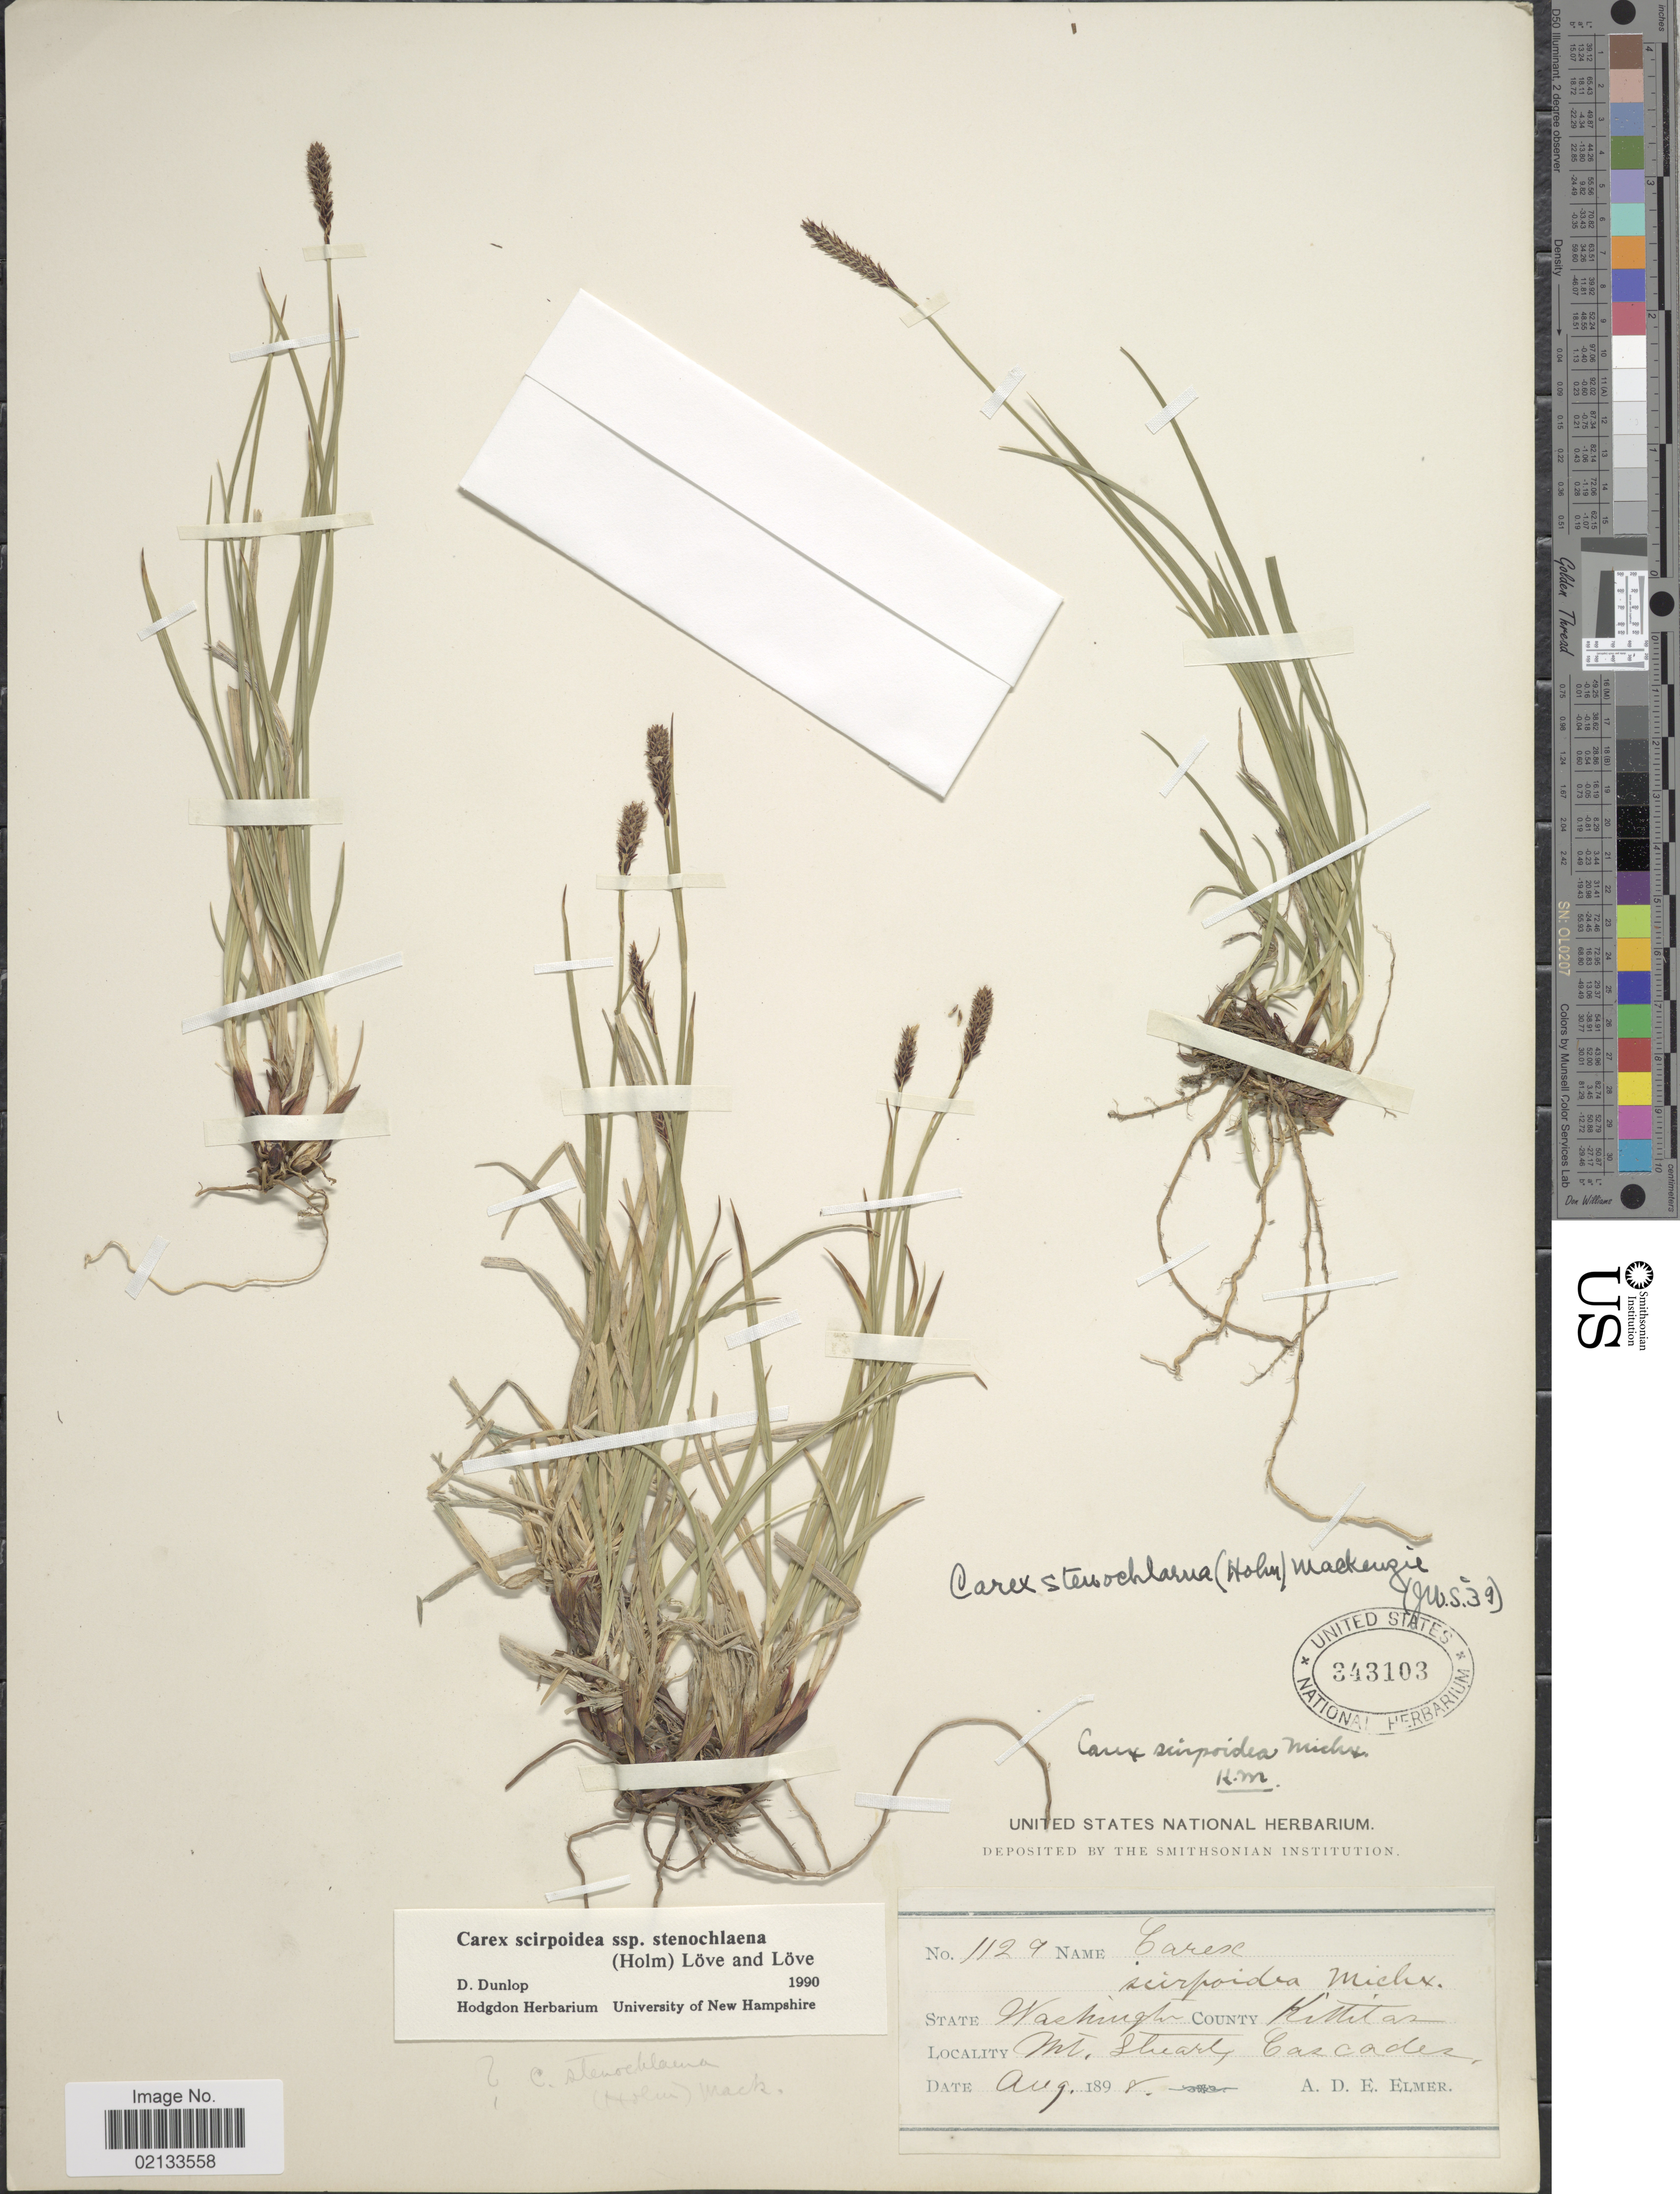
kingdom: Plantae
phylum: Tracheophyta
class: Liliopsida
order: Poales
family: Cyperaceae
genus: Carex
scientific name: Carex scirpoidea subsp. stenochloena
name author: (Holm) Á. Löve & D. Löve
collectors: A. D. E. Elmer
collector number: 1129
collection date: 1898-08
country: United States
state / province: Washington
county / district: Kittitas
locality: County Kittitas, Mt Stuart Cascades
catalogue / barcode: US 343103